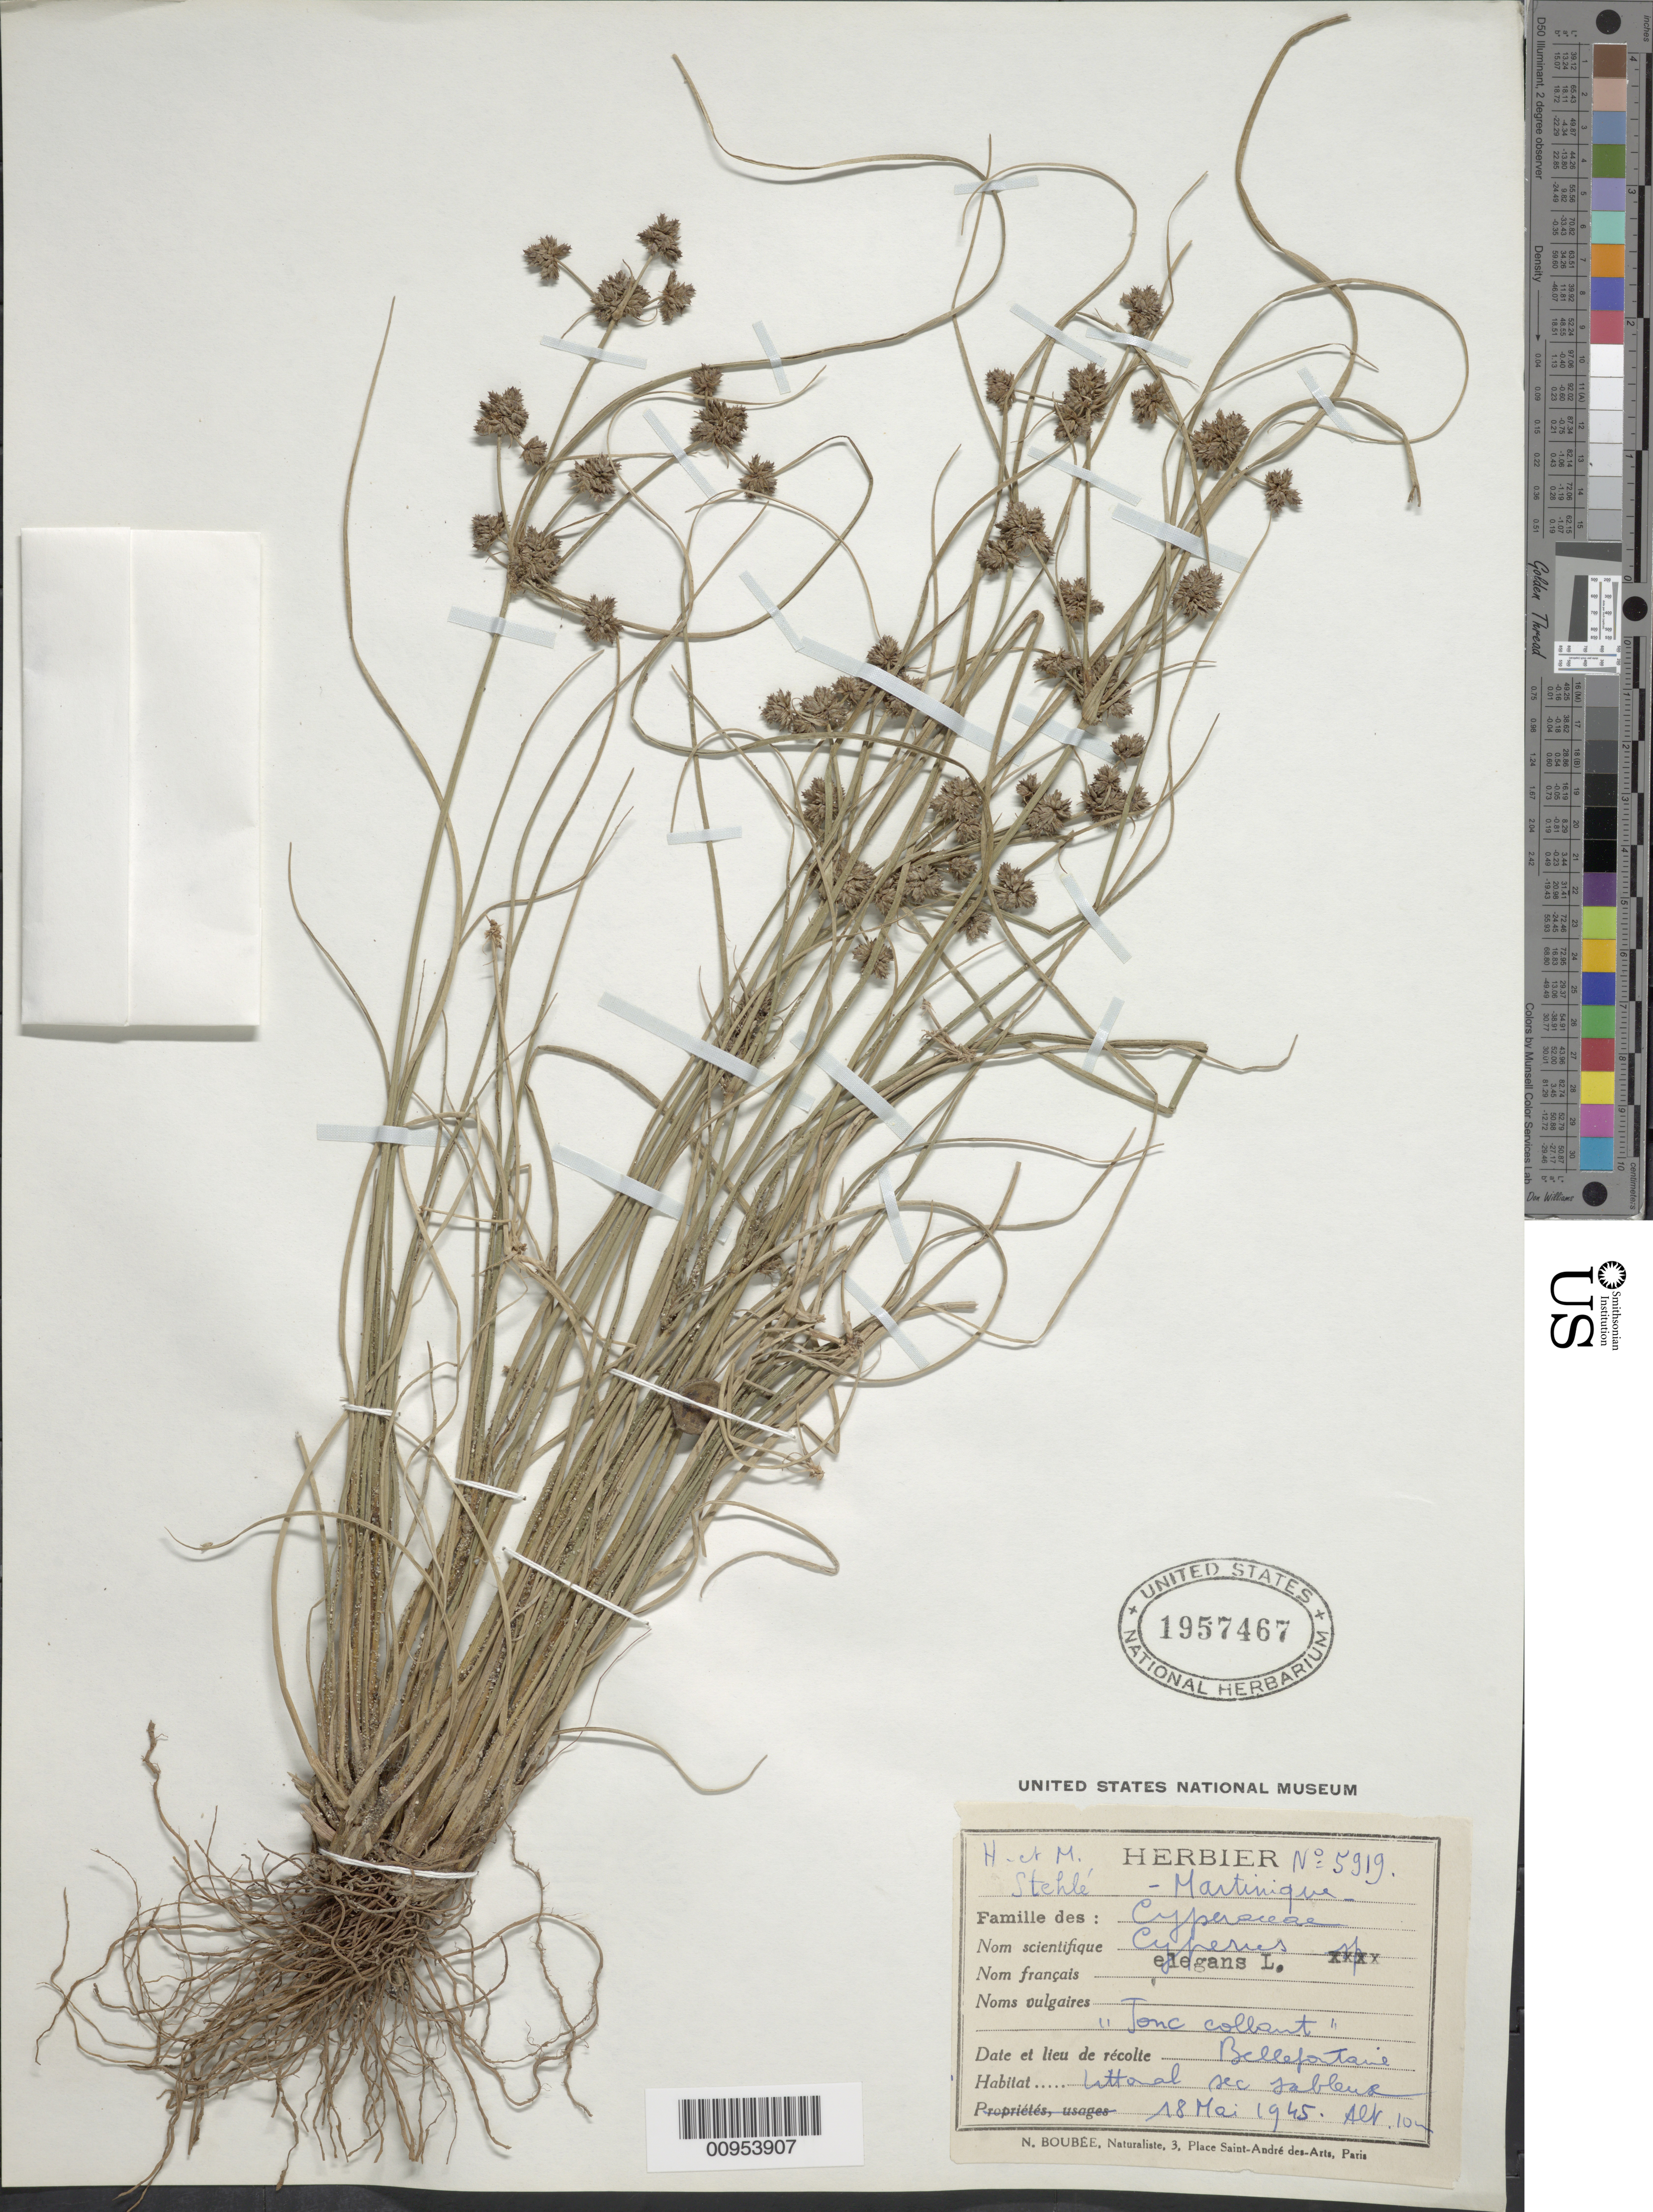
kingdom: Plantae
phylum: Tracheophyta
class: Liliopsida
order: Poales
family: Cyperaceae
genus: Cyperus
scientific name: Cyperus elegans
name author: L.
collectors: H. Stehlé & M. Stehlé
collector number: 5919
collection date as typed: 18 May 1945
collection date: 1945-05-18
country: Martinique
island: Martinique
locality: Bellafontaine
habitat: Littoral sec sableua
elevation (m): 10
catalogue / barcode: US 1957467